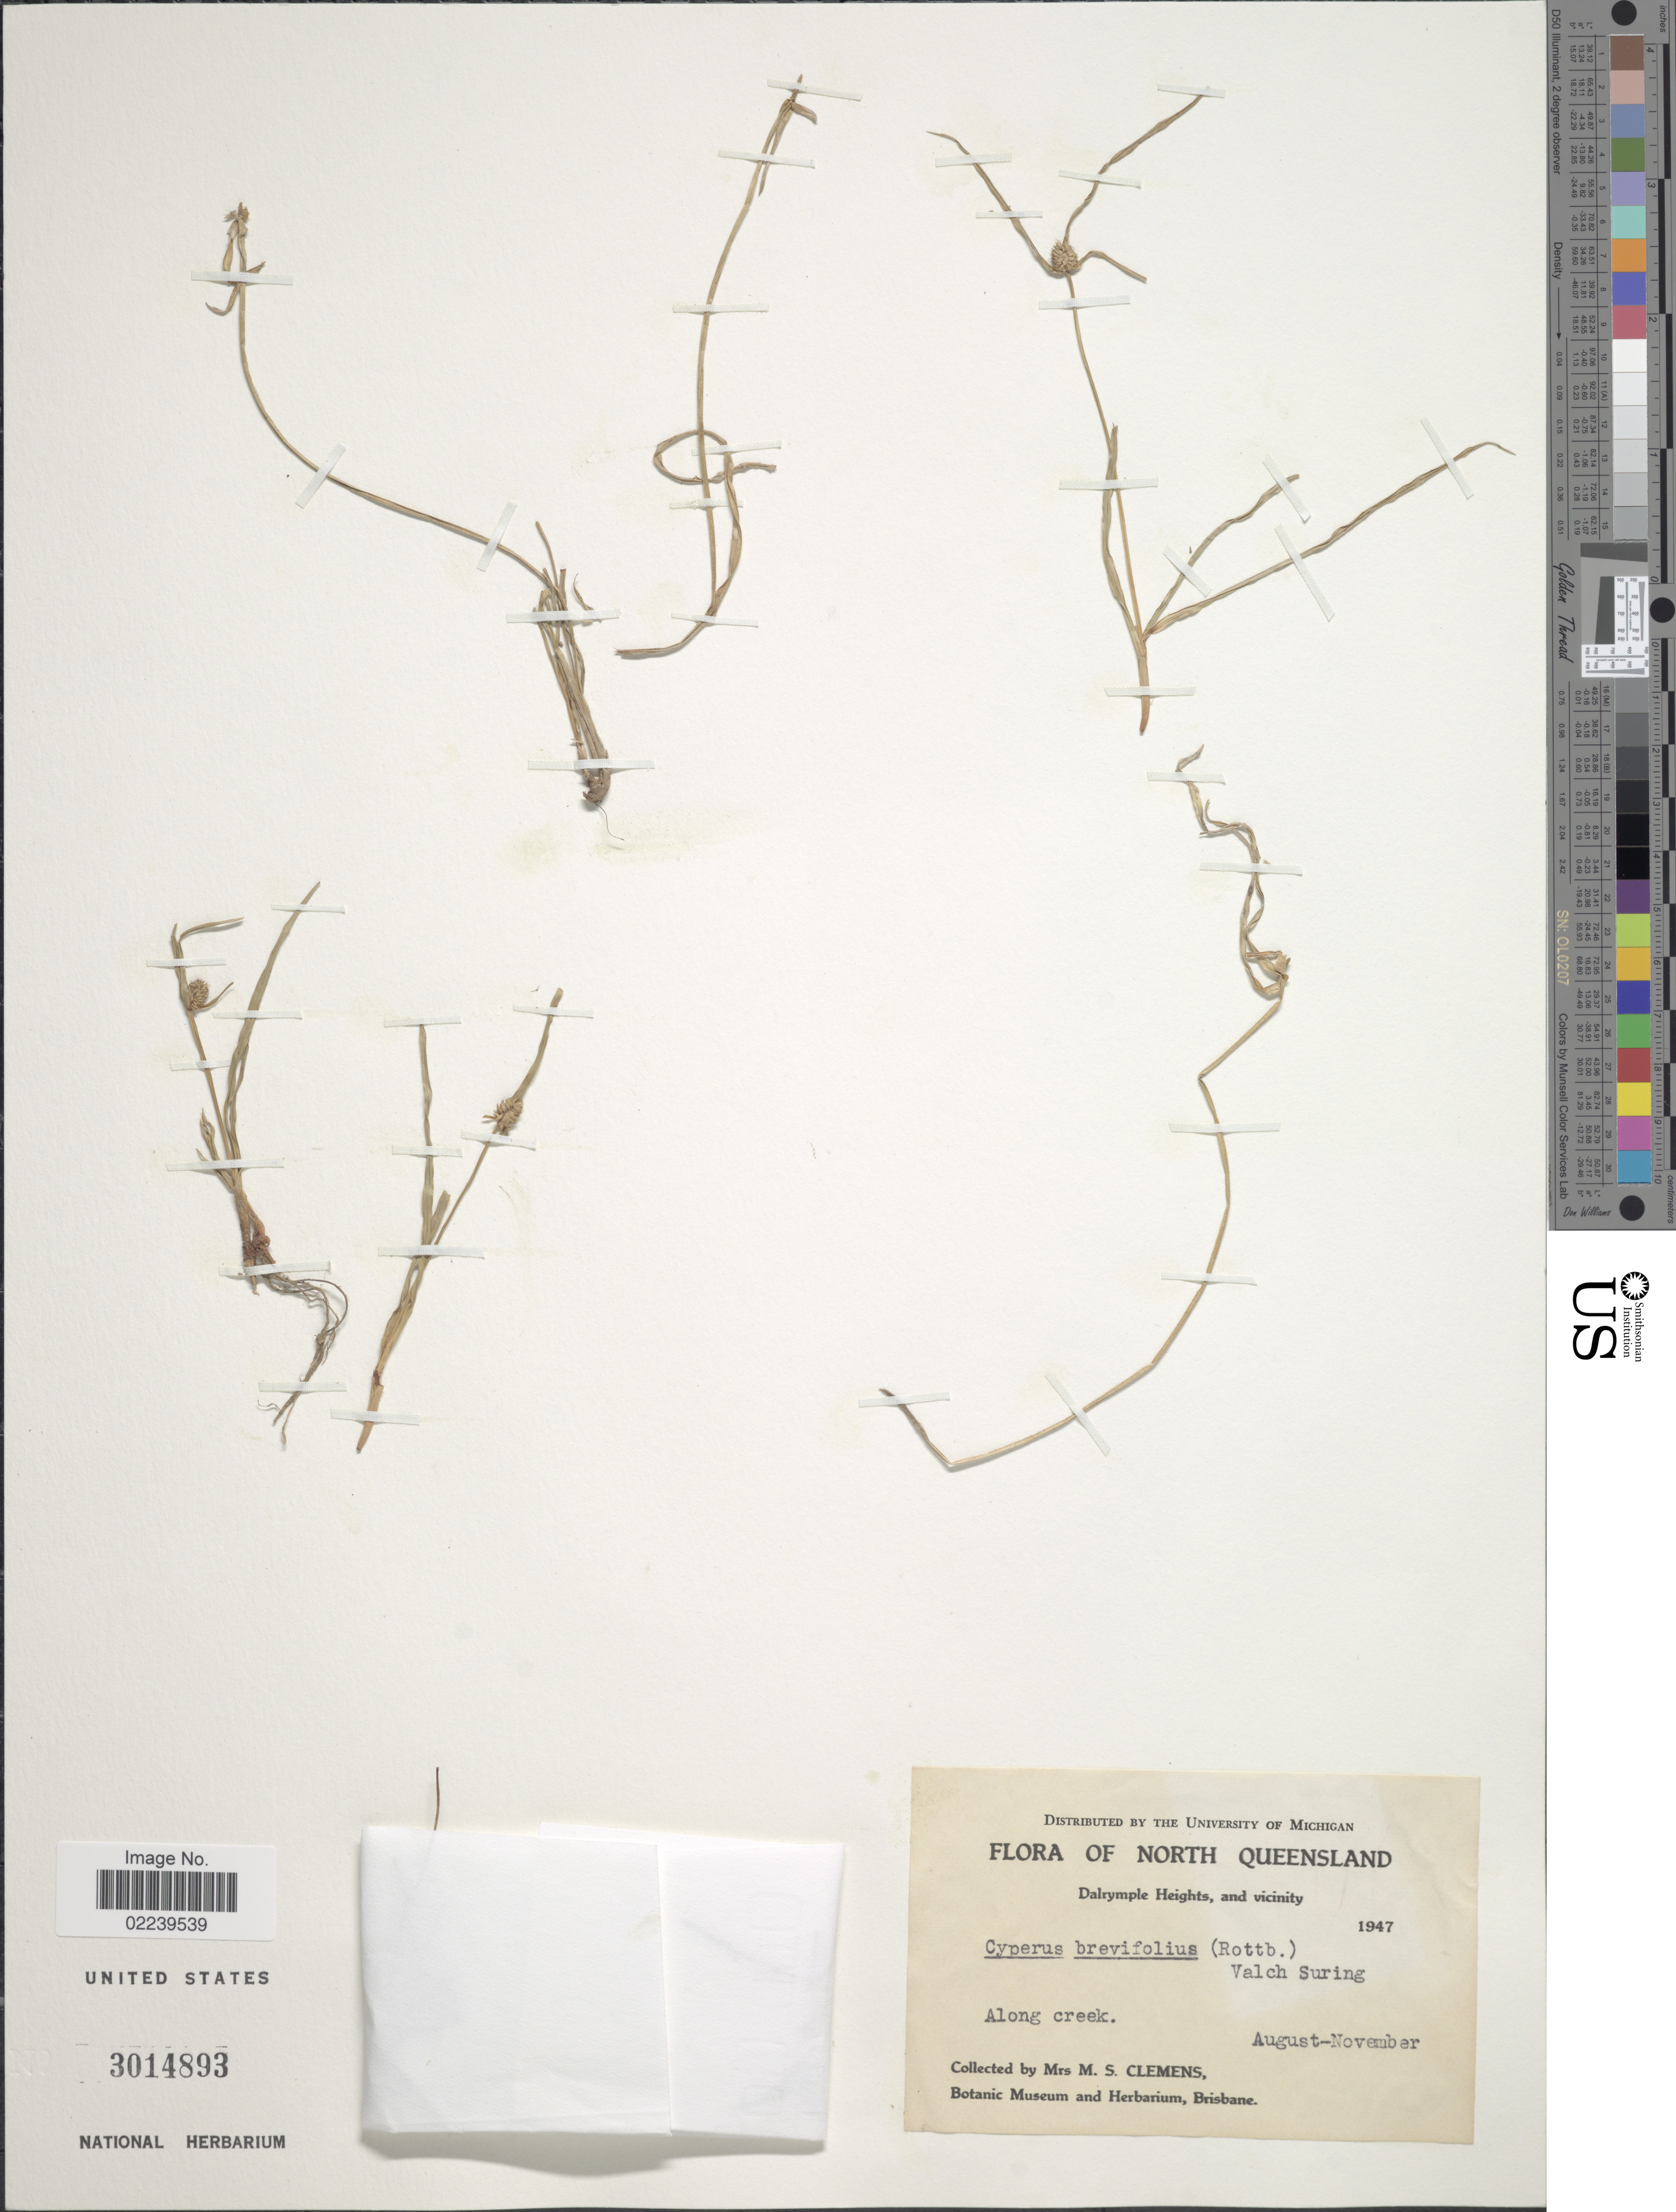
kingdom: Plantae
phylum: Tracheophyta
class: Liliopsida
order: Poales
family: Cyperaceae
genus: Cyperus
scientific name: Cyperus brevifolius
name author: (Rottb.) Hassk.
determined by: Strong, M. T., (US), Smithsonian Institution - National Museum of Natural History (UNITED STATES)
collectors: M. S. Clemens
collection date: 1947-08/1947-11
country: Australia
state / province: Queensland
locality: North Queensland. Along creek, Valch Suring [unsure placement] Dalrymple Heights, and vicinity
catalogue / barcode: US 3014893